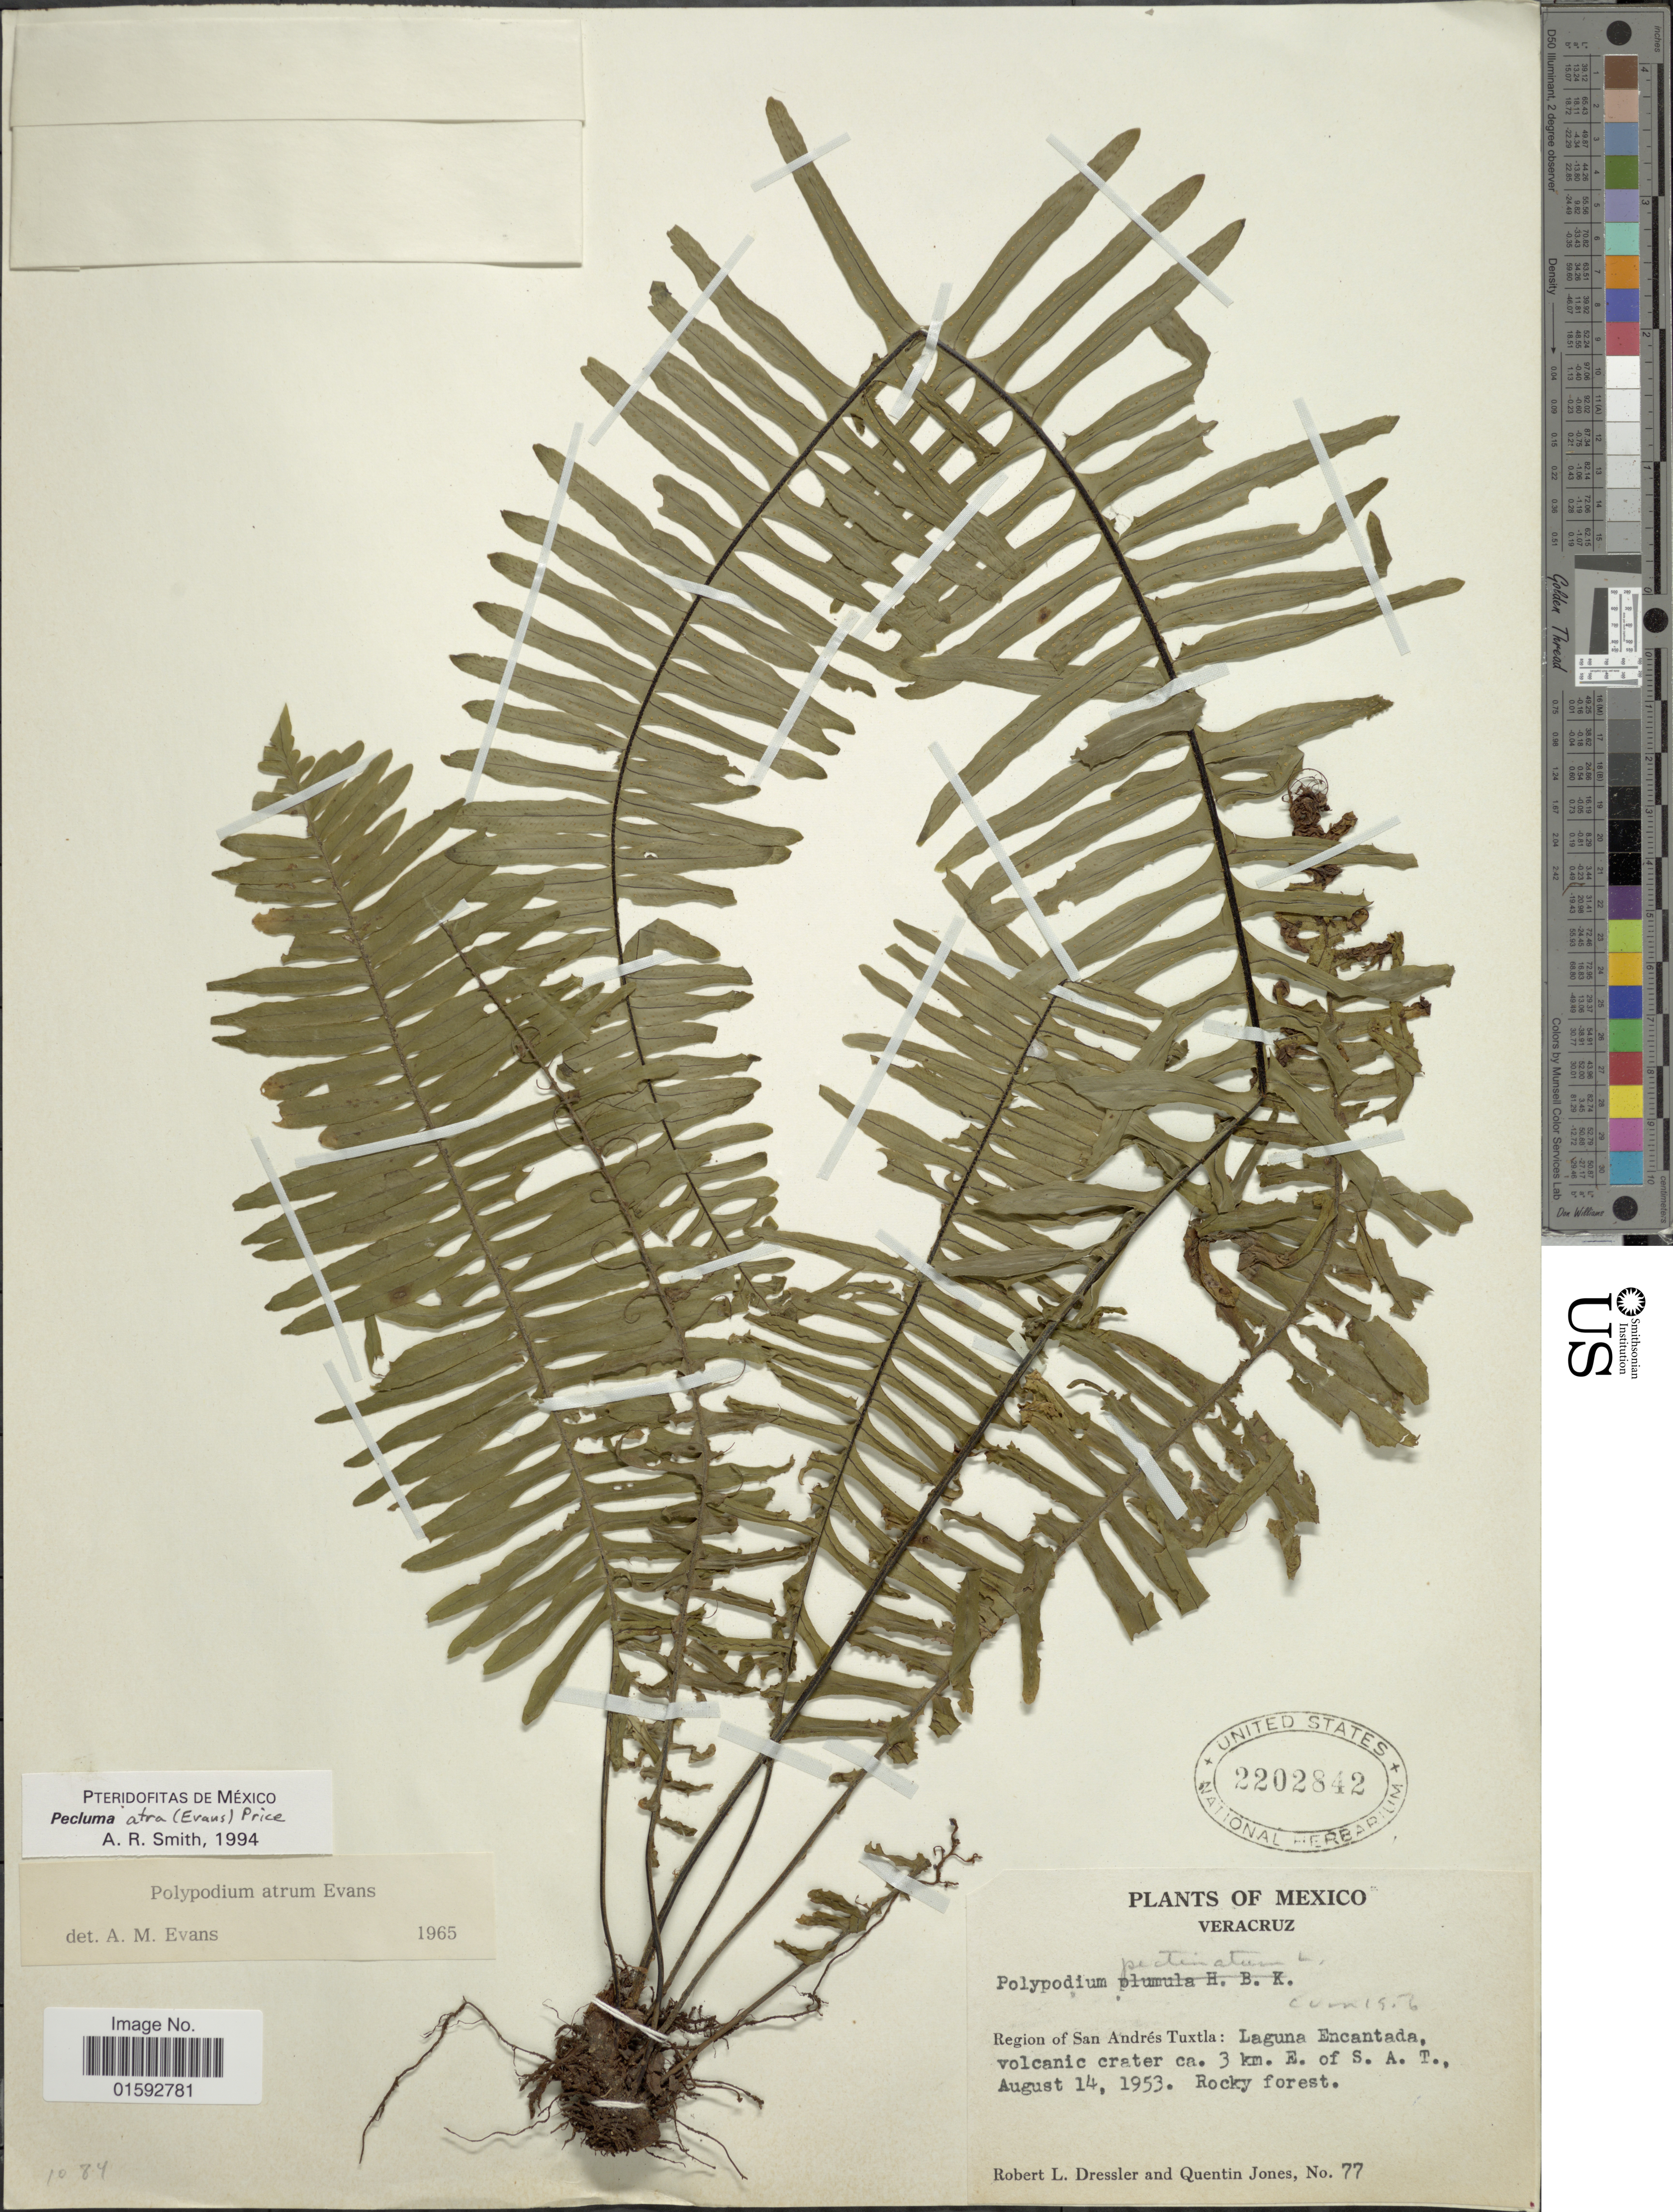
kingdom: Plantae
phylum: Tracheophyta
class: Polypodiopsida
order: Polypodiales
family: Polypodiaceae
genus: Pecluma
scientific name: Pecluma atra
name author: (Rosenst.) M.G. Price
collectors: R. Dressler & Q. Jones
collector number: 77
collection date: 1953-08-14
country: Mexico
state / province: Veracruz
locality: Veracruz, Region of San Andrés Tuxtla: Laguna Encantada, volcanic crater ca. 3 km. E. of S. A. T.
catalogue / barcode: US 2202842